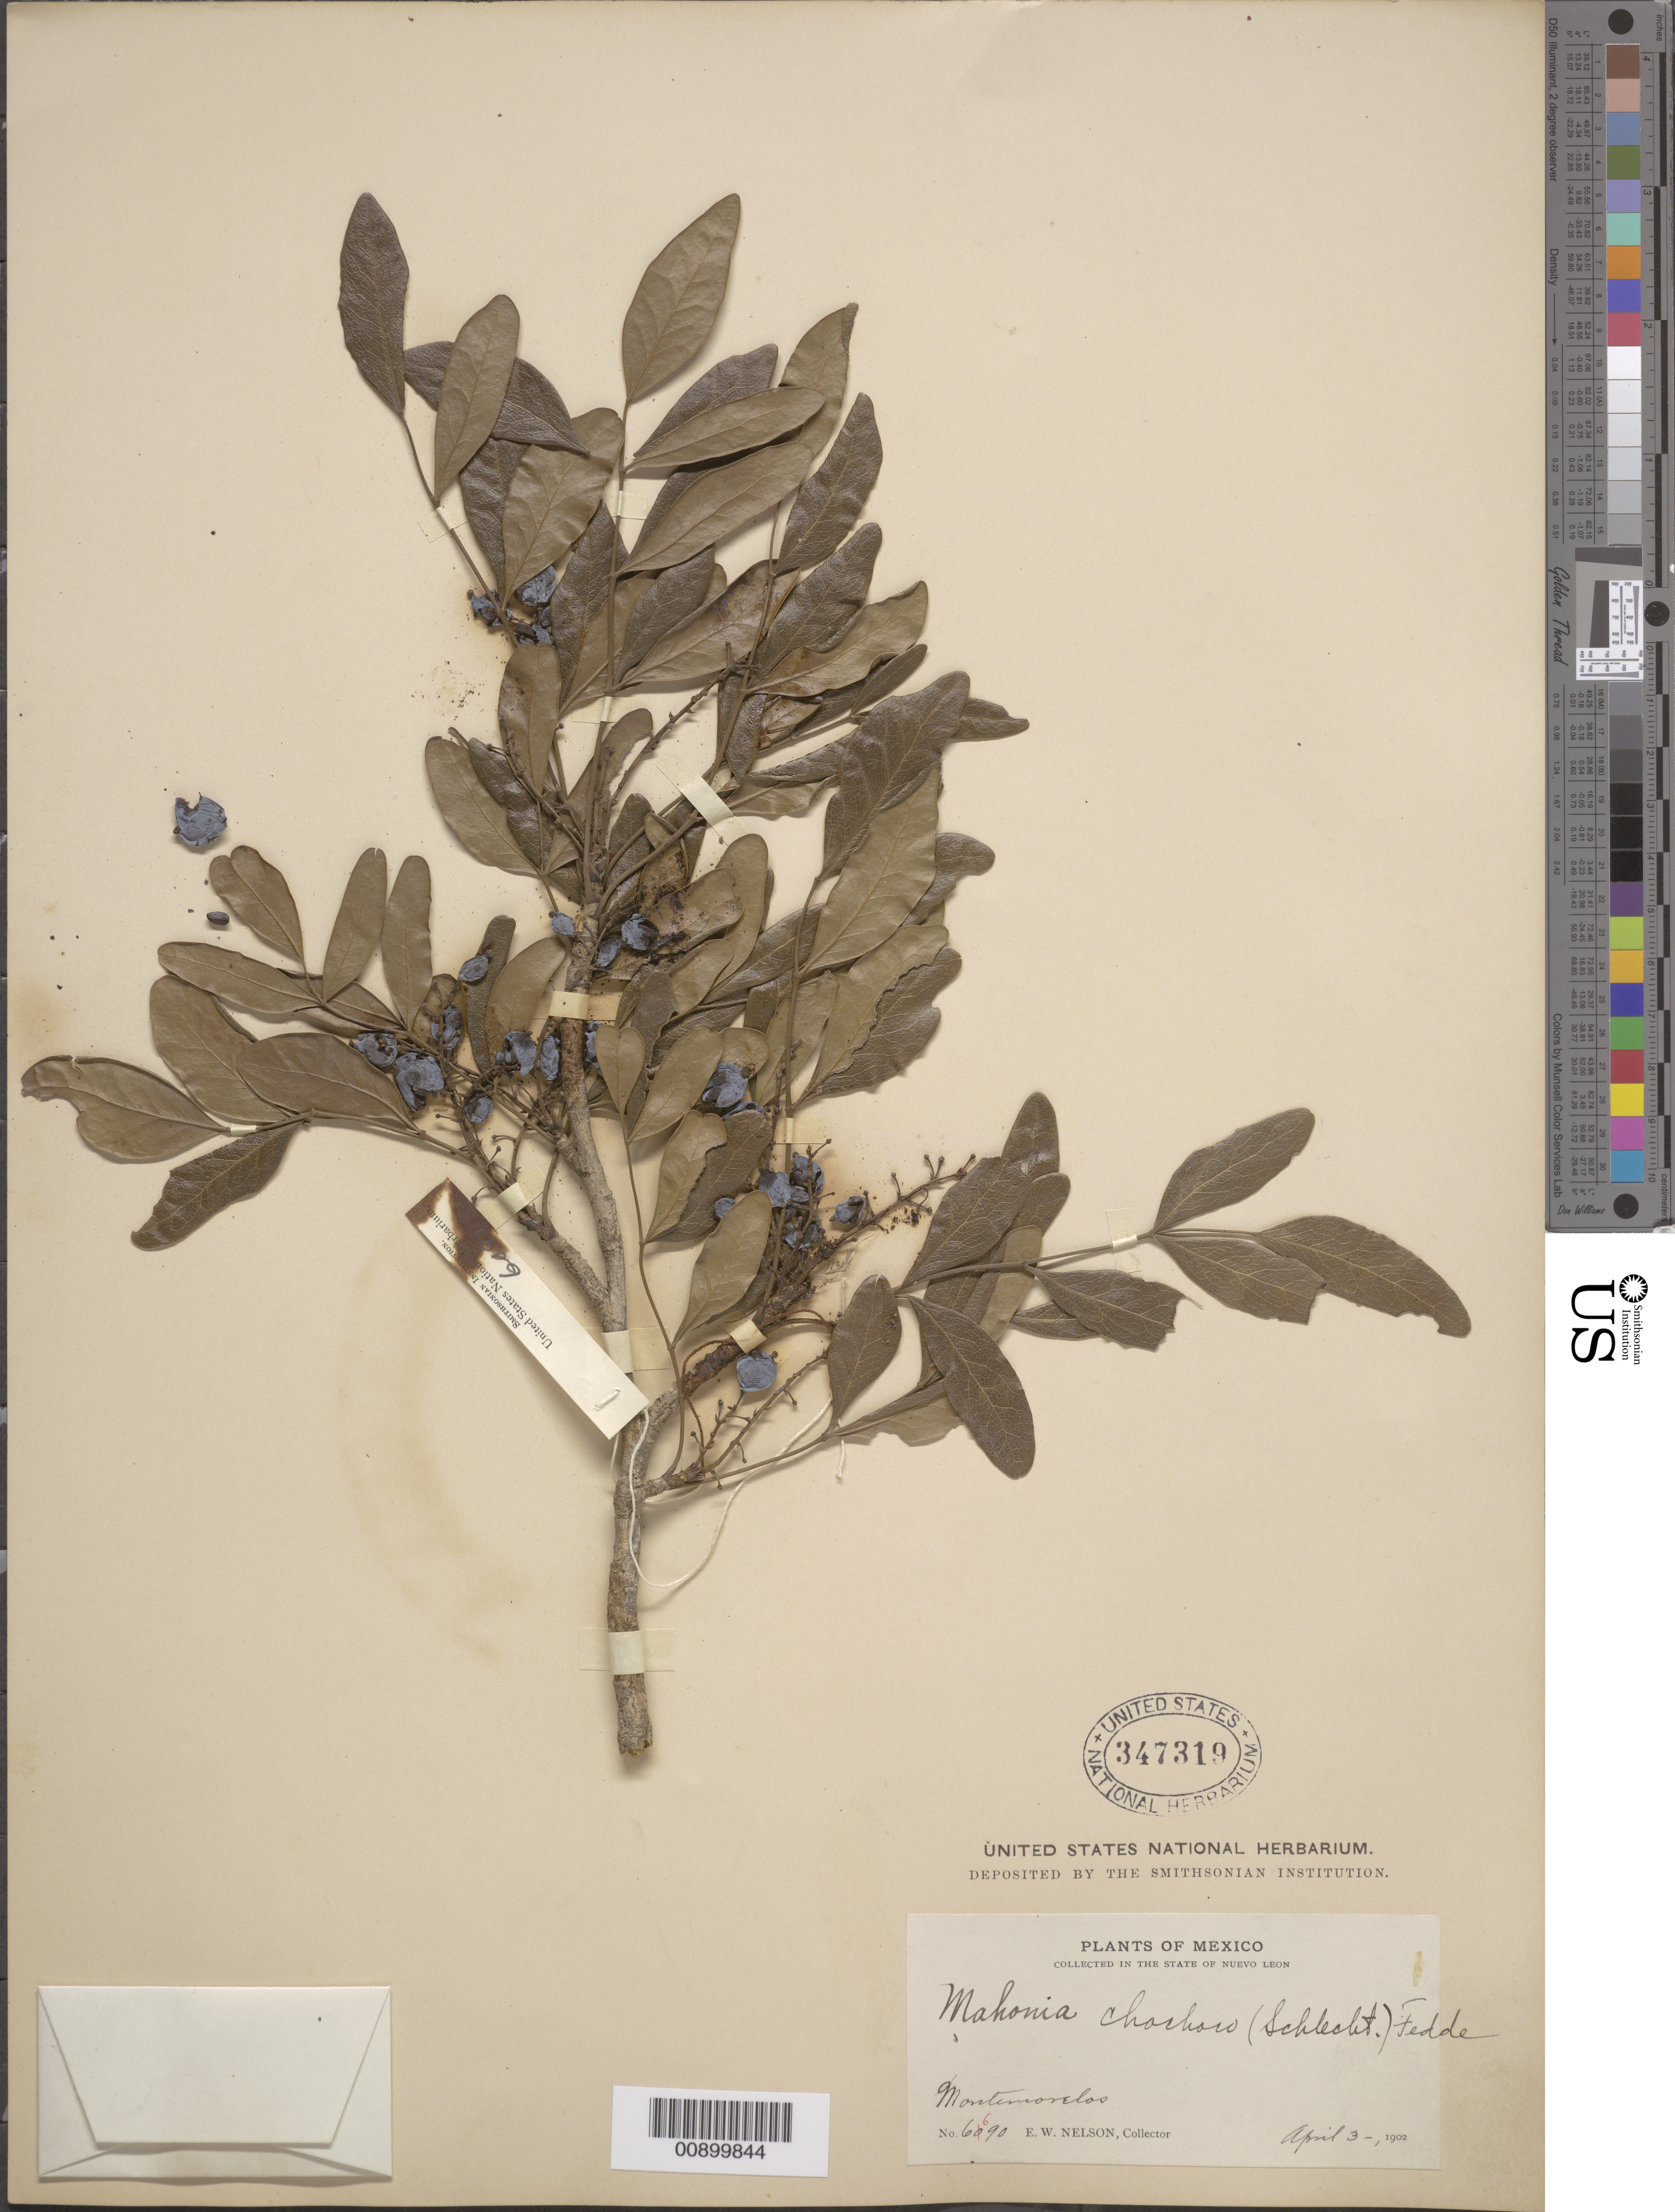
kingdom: Plantae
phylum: Tracheophyta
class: Magnoliopsida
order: Ranunculales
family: Berberidaceae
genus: Mahonia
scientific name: Mahonia chochoco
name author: (Schltdl.) Fedde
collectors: E. W. Nelson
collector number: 6690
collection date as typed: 03 Apr 1902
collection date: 1902-04-03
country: Mexico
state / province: Nuevo León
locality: Montemorelos, Nuevo León.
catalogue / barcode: US 347319